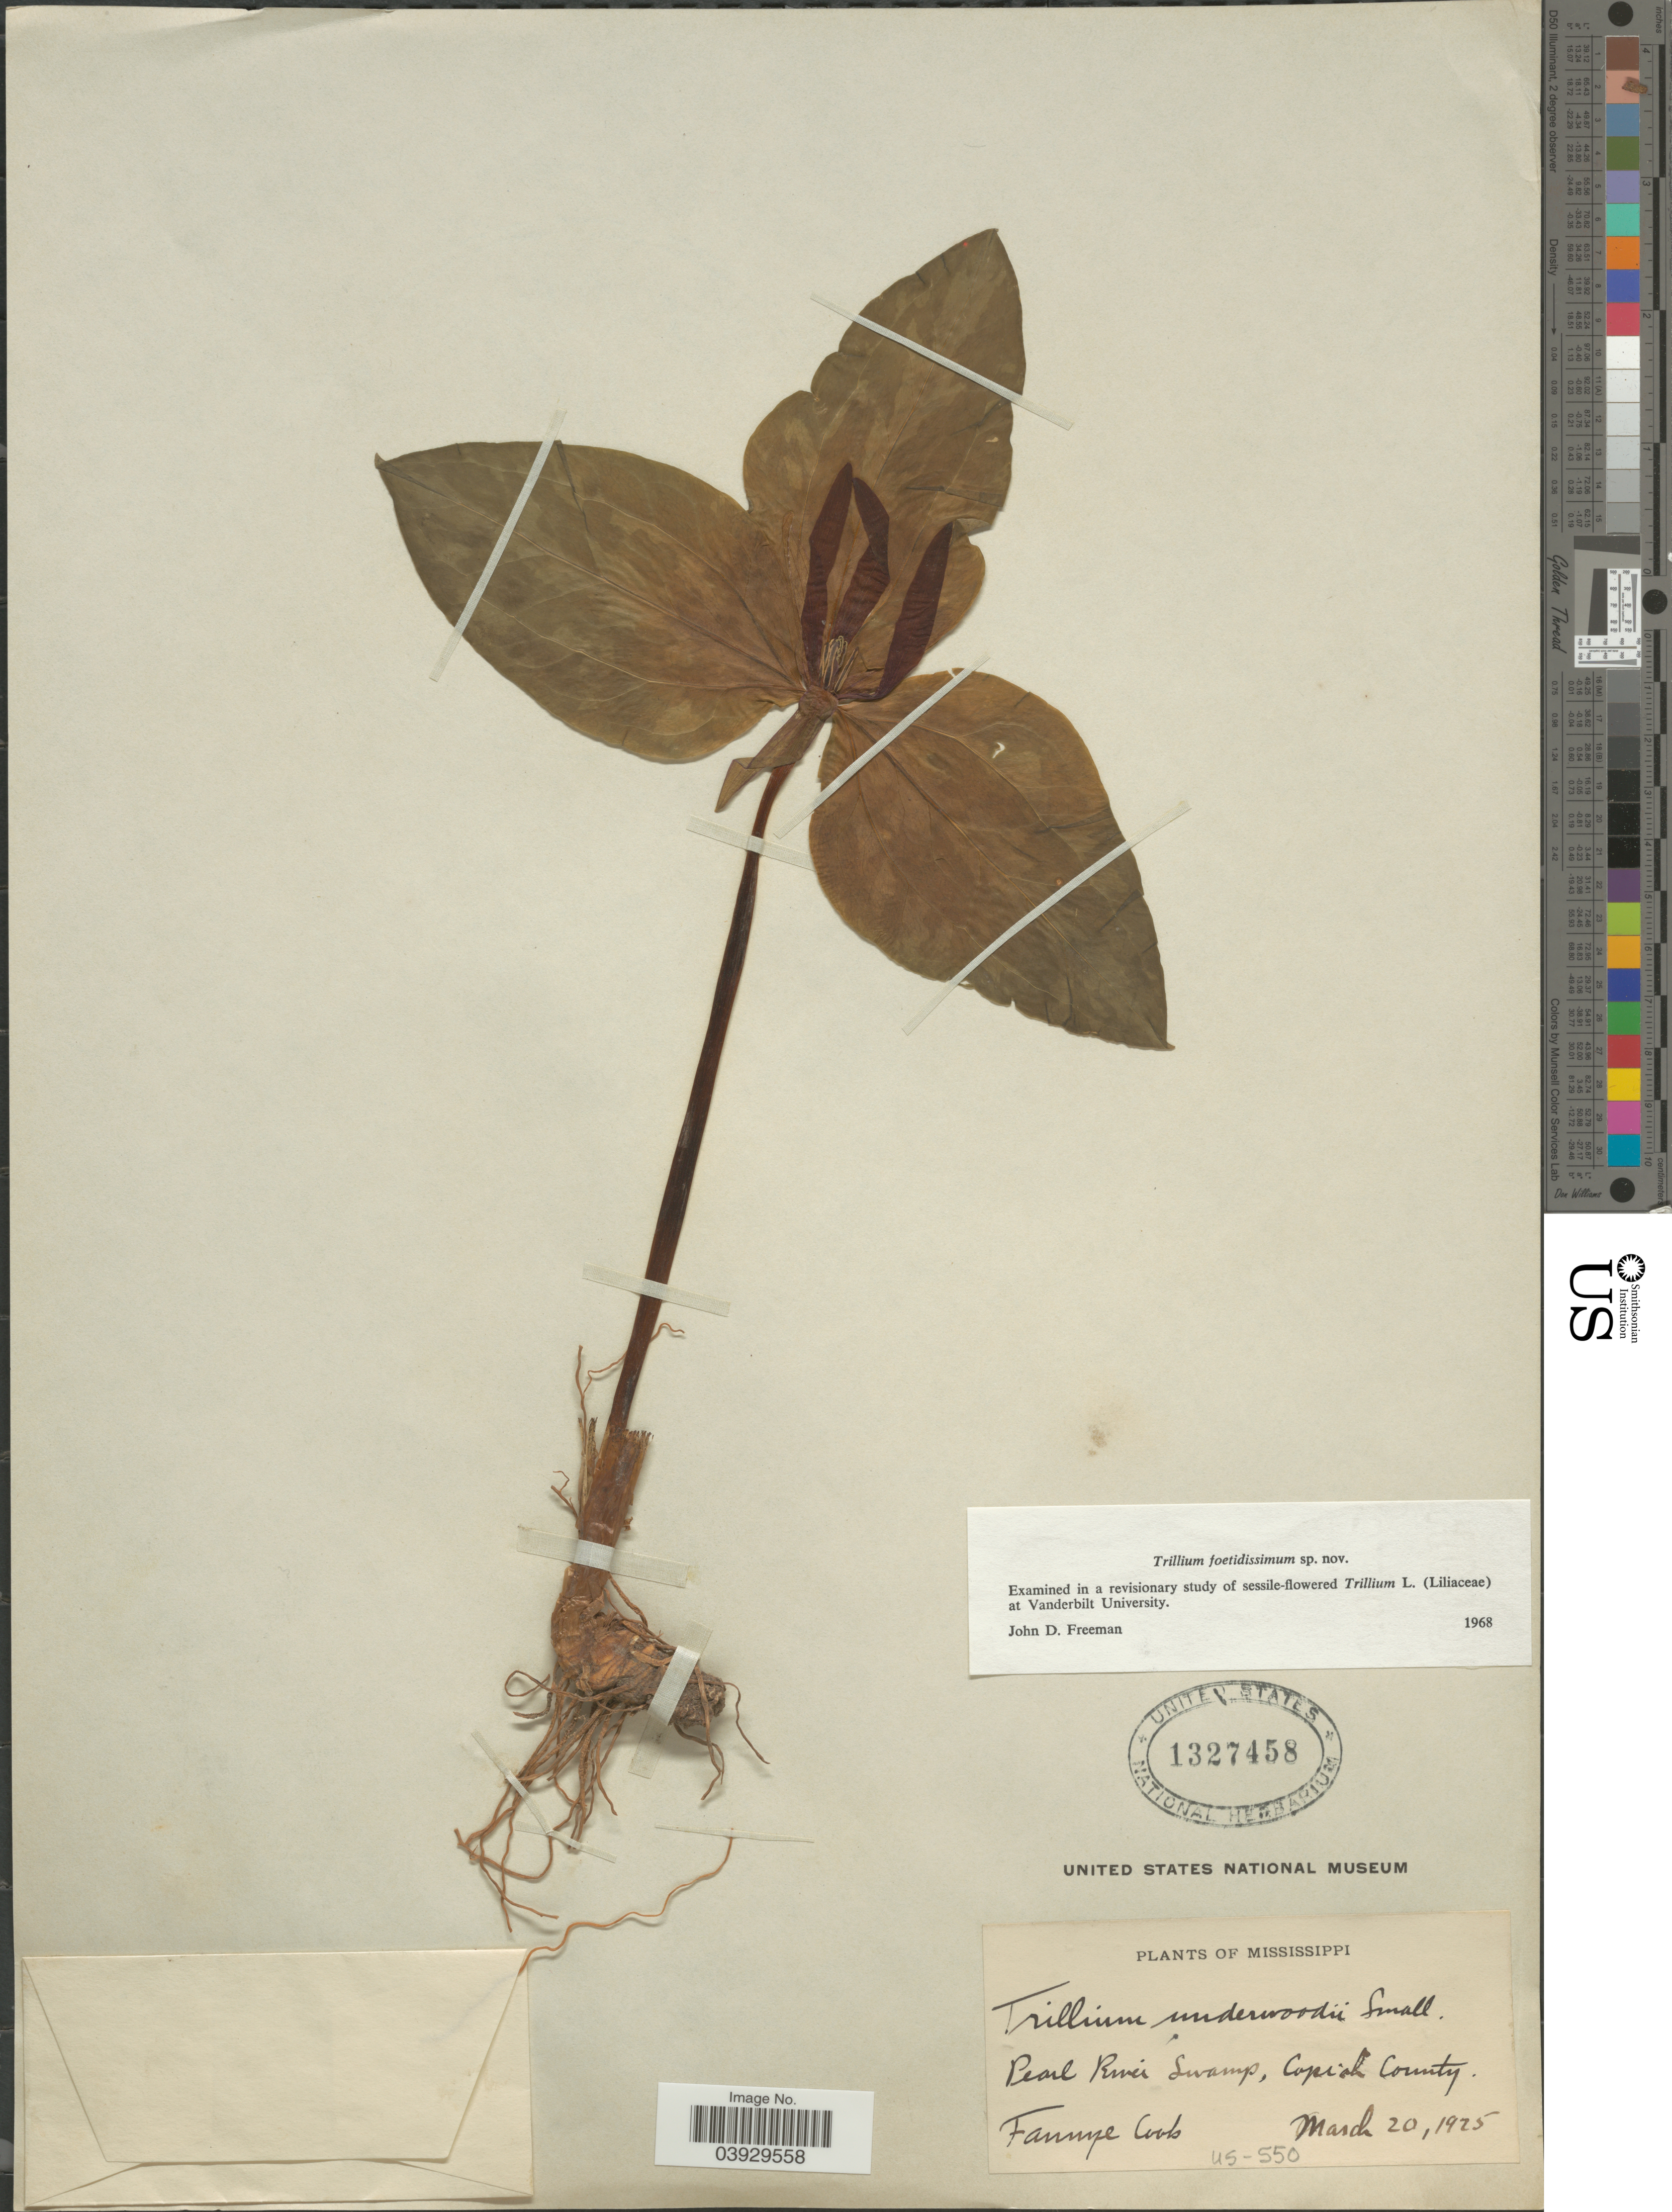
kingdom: Plantae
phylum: Tracheophyta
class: Liliopsida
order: Liliales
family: Melanthiaceae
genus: Trillium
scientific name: Trillium foetidissimum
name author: J. D. Freeman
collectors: F. A. Cook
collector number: US-550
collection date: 1925-03-20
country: United States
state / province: Mississippi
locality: Pearl River Swamp, Copiah County.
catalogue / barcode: US 1327458